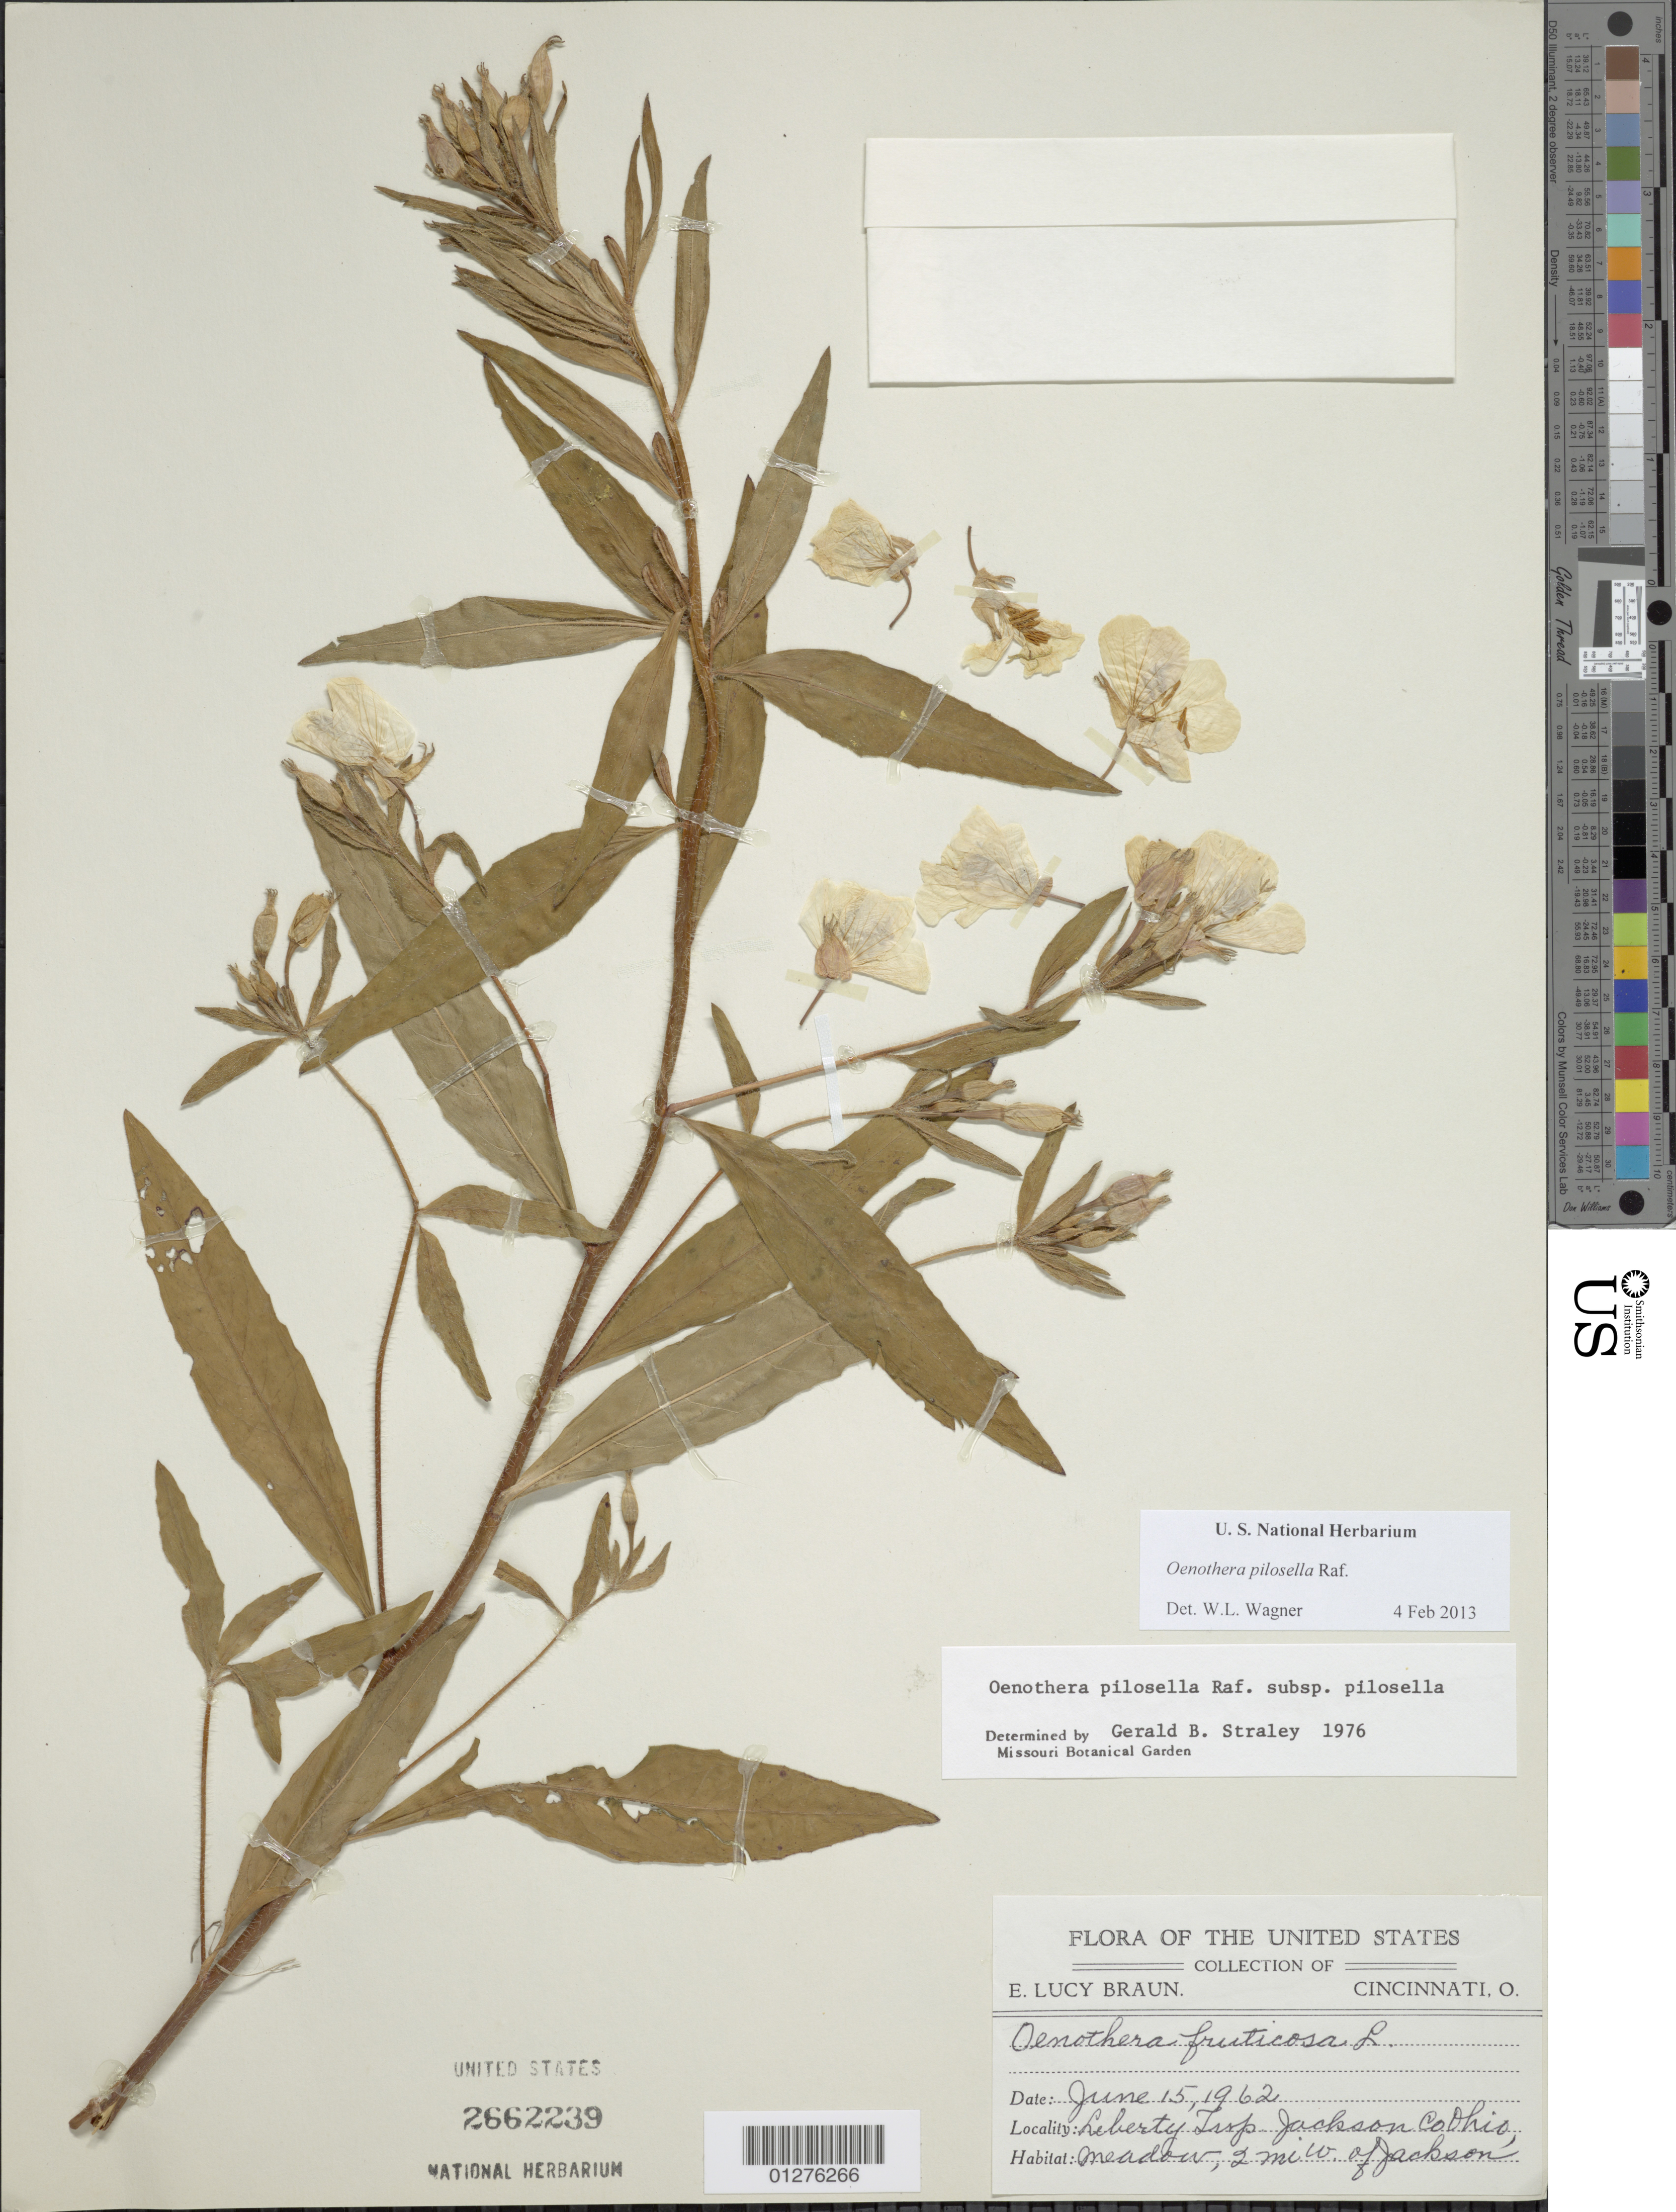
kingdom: Plantae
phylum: Tracheophyta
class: Magnoliopsida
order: Myrtales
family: Onagraceae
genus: Oenothera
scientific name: Oenothera pilosella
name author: Raf.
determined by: Wagner, W. L., (BOT), Smithsonian Institution - National Museum of Natural History (UNITED STATES)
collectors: E. L. Braun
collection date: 1962-06-15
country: United States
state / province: Ohio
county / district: Jackson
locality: Liberty Township, 2 miles west of Jackson.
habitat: Meadow.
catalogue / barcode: US 2662239